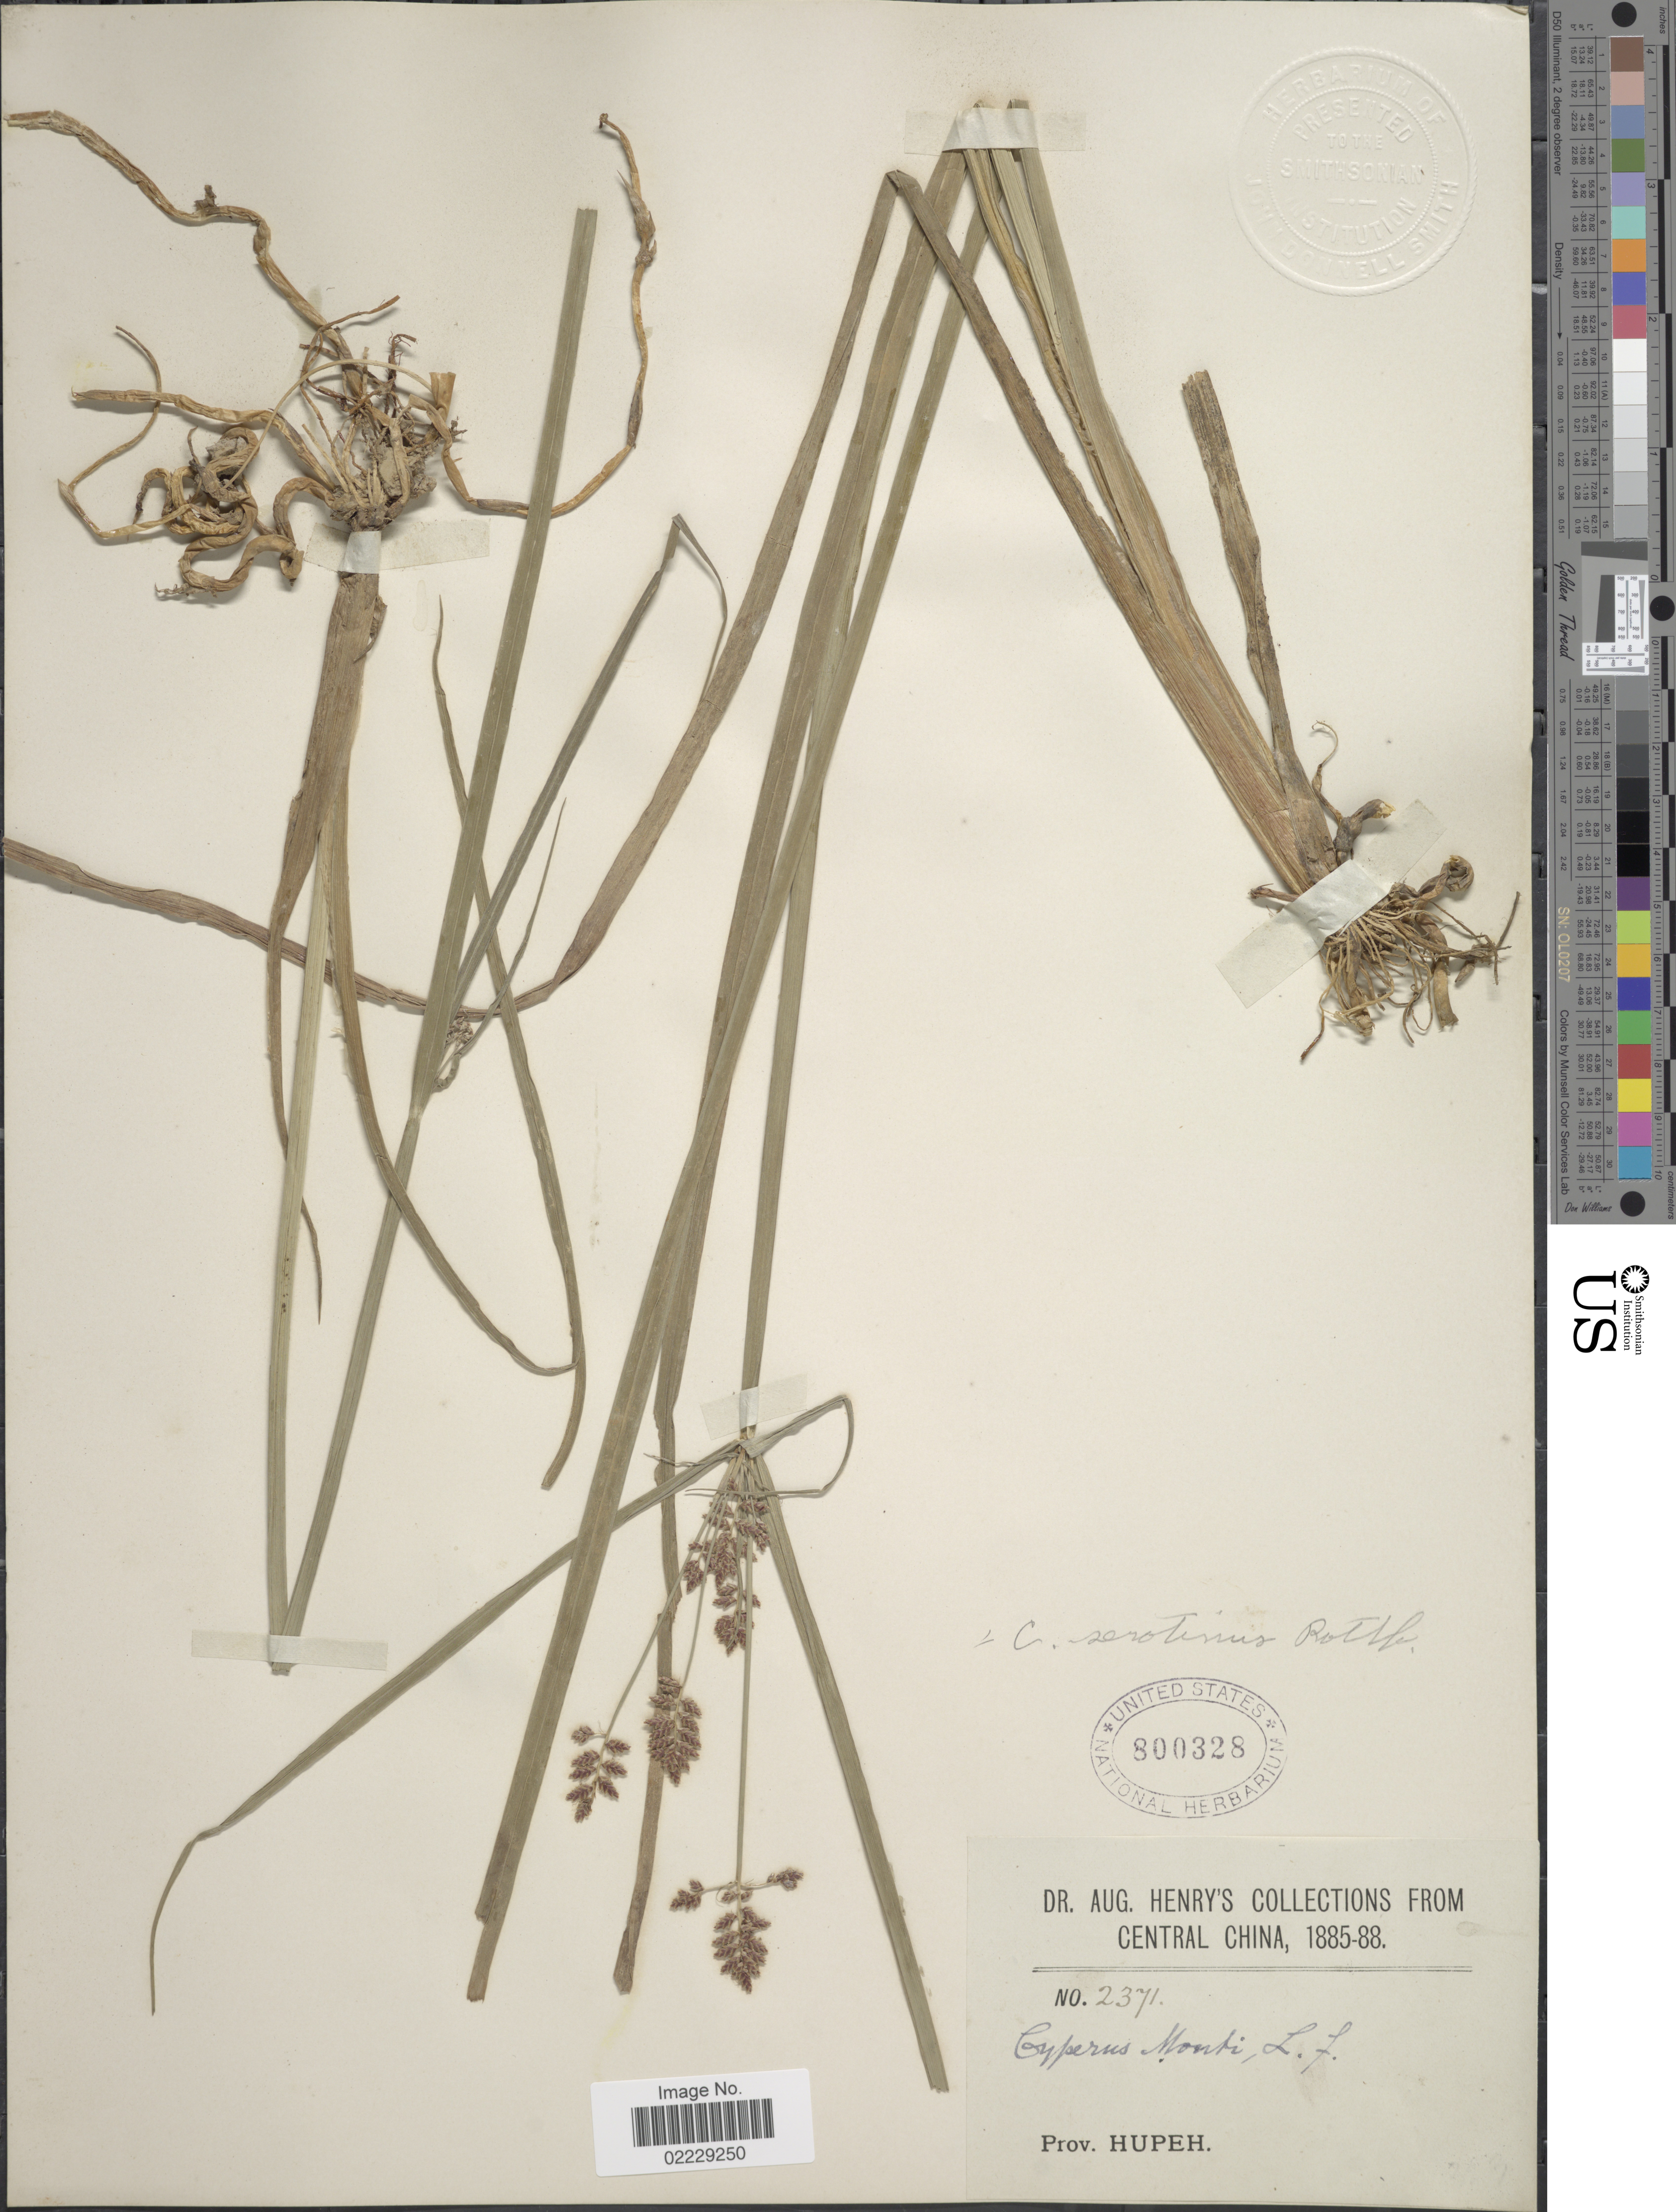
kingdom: Plantae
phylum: Tracheophyta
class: Liliopsida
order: Poales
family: Cyperaceae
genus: Cyperus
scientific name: Cyperus serotinus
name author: Rottb.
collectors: A. Henry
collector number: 2371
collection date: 1885/1888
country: China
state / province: Hubei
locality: Prov. Hupeh., Central China.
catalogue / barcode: US 800328